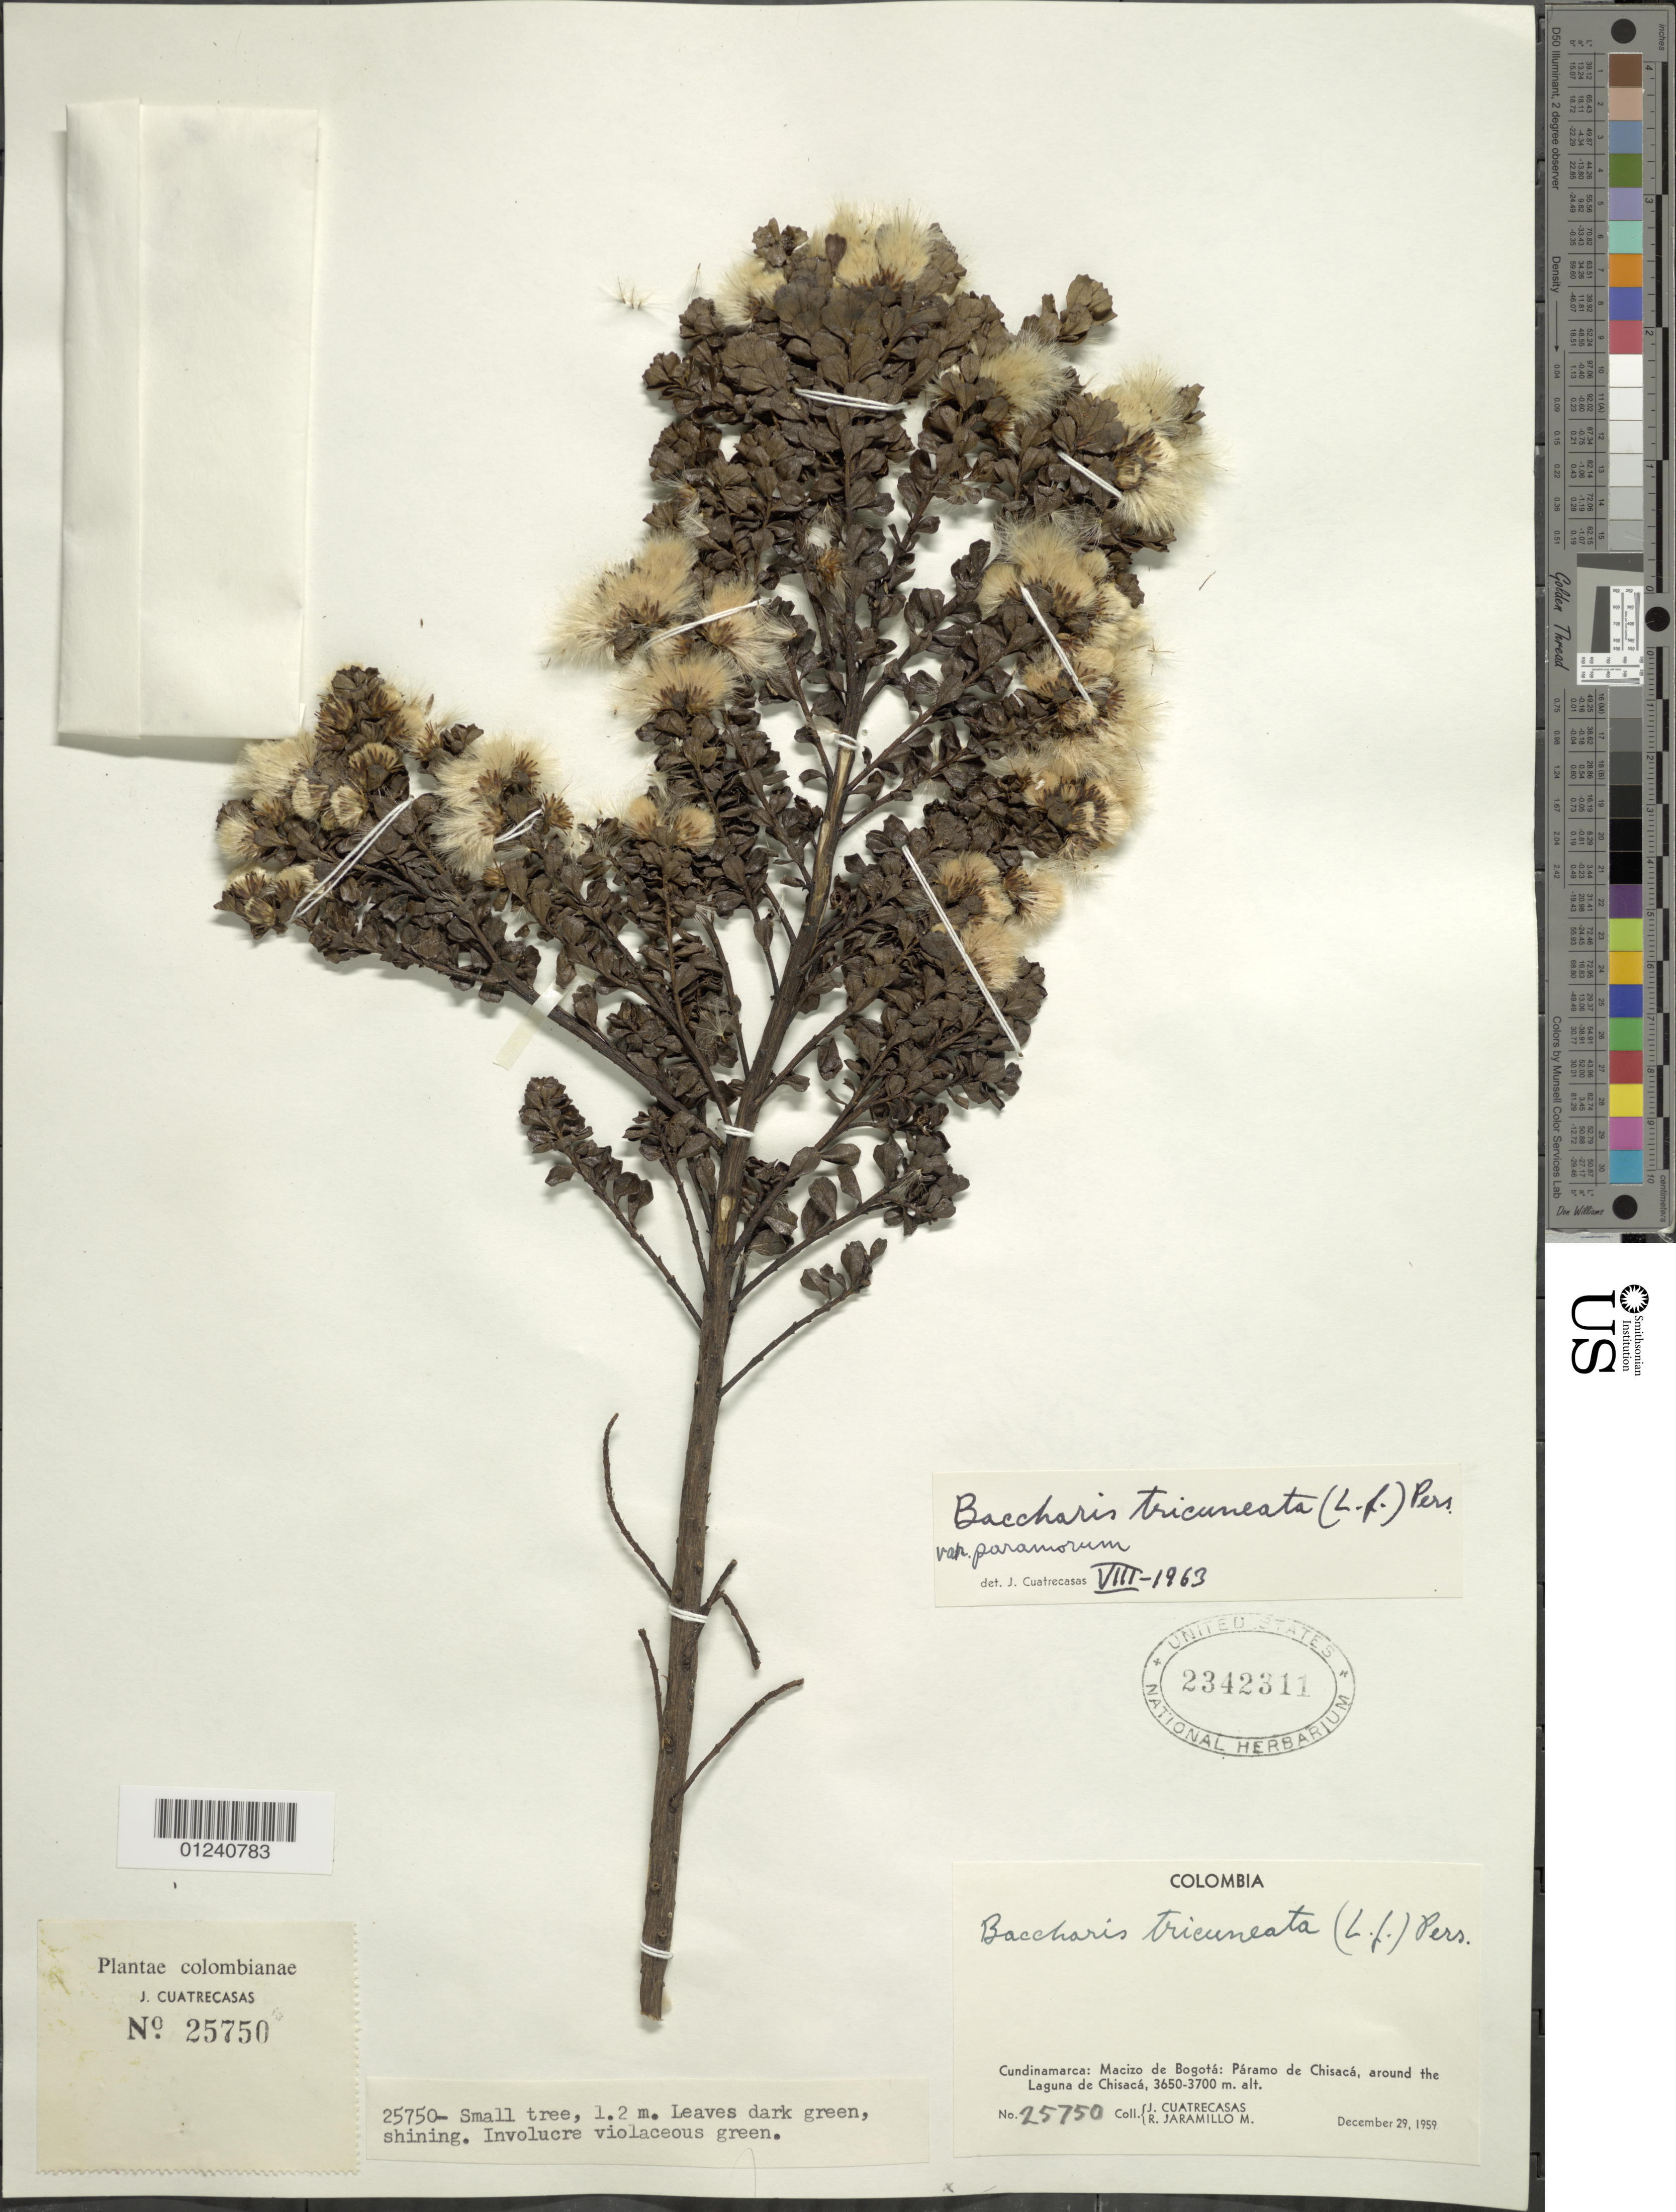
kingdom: Plantae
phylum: Tracheophyta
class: Magnoliopsida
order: Asterales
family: Asteraceae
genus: Baccharis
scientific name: Baccharis tricuneata var. paramorum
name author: Cuatrec.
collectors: J. Cuatrecasas & R. Jaramillo M.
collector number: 25750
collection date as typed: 29 Dec 1959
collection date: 1959-12-29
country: Colombia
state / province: Cundinamarca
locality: Macizo de Bogotá, Páramo de Chisacá, around Laguna de Chisacá.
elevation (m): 3650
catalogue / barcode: US 2342311